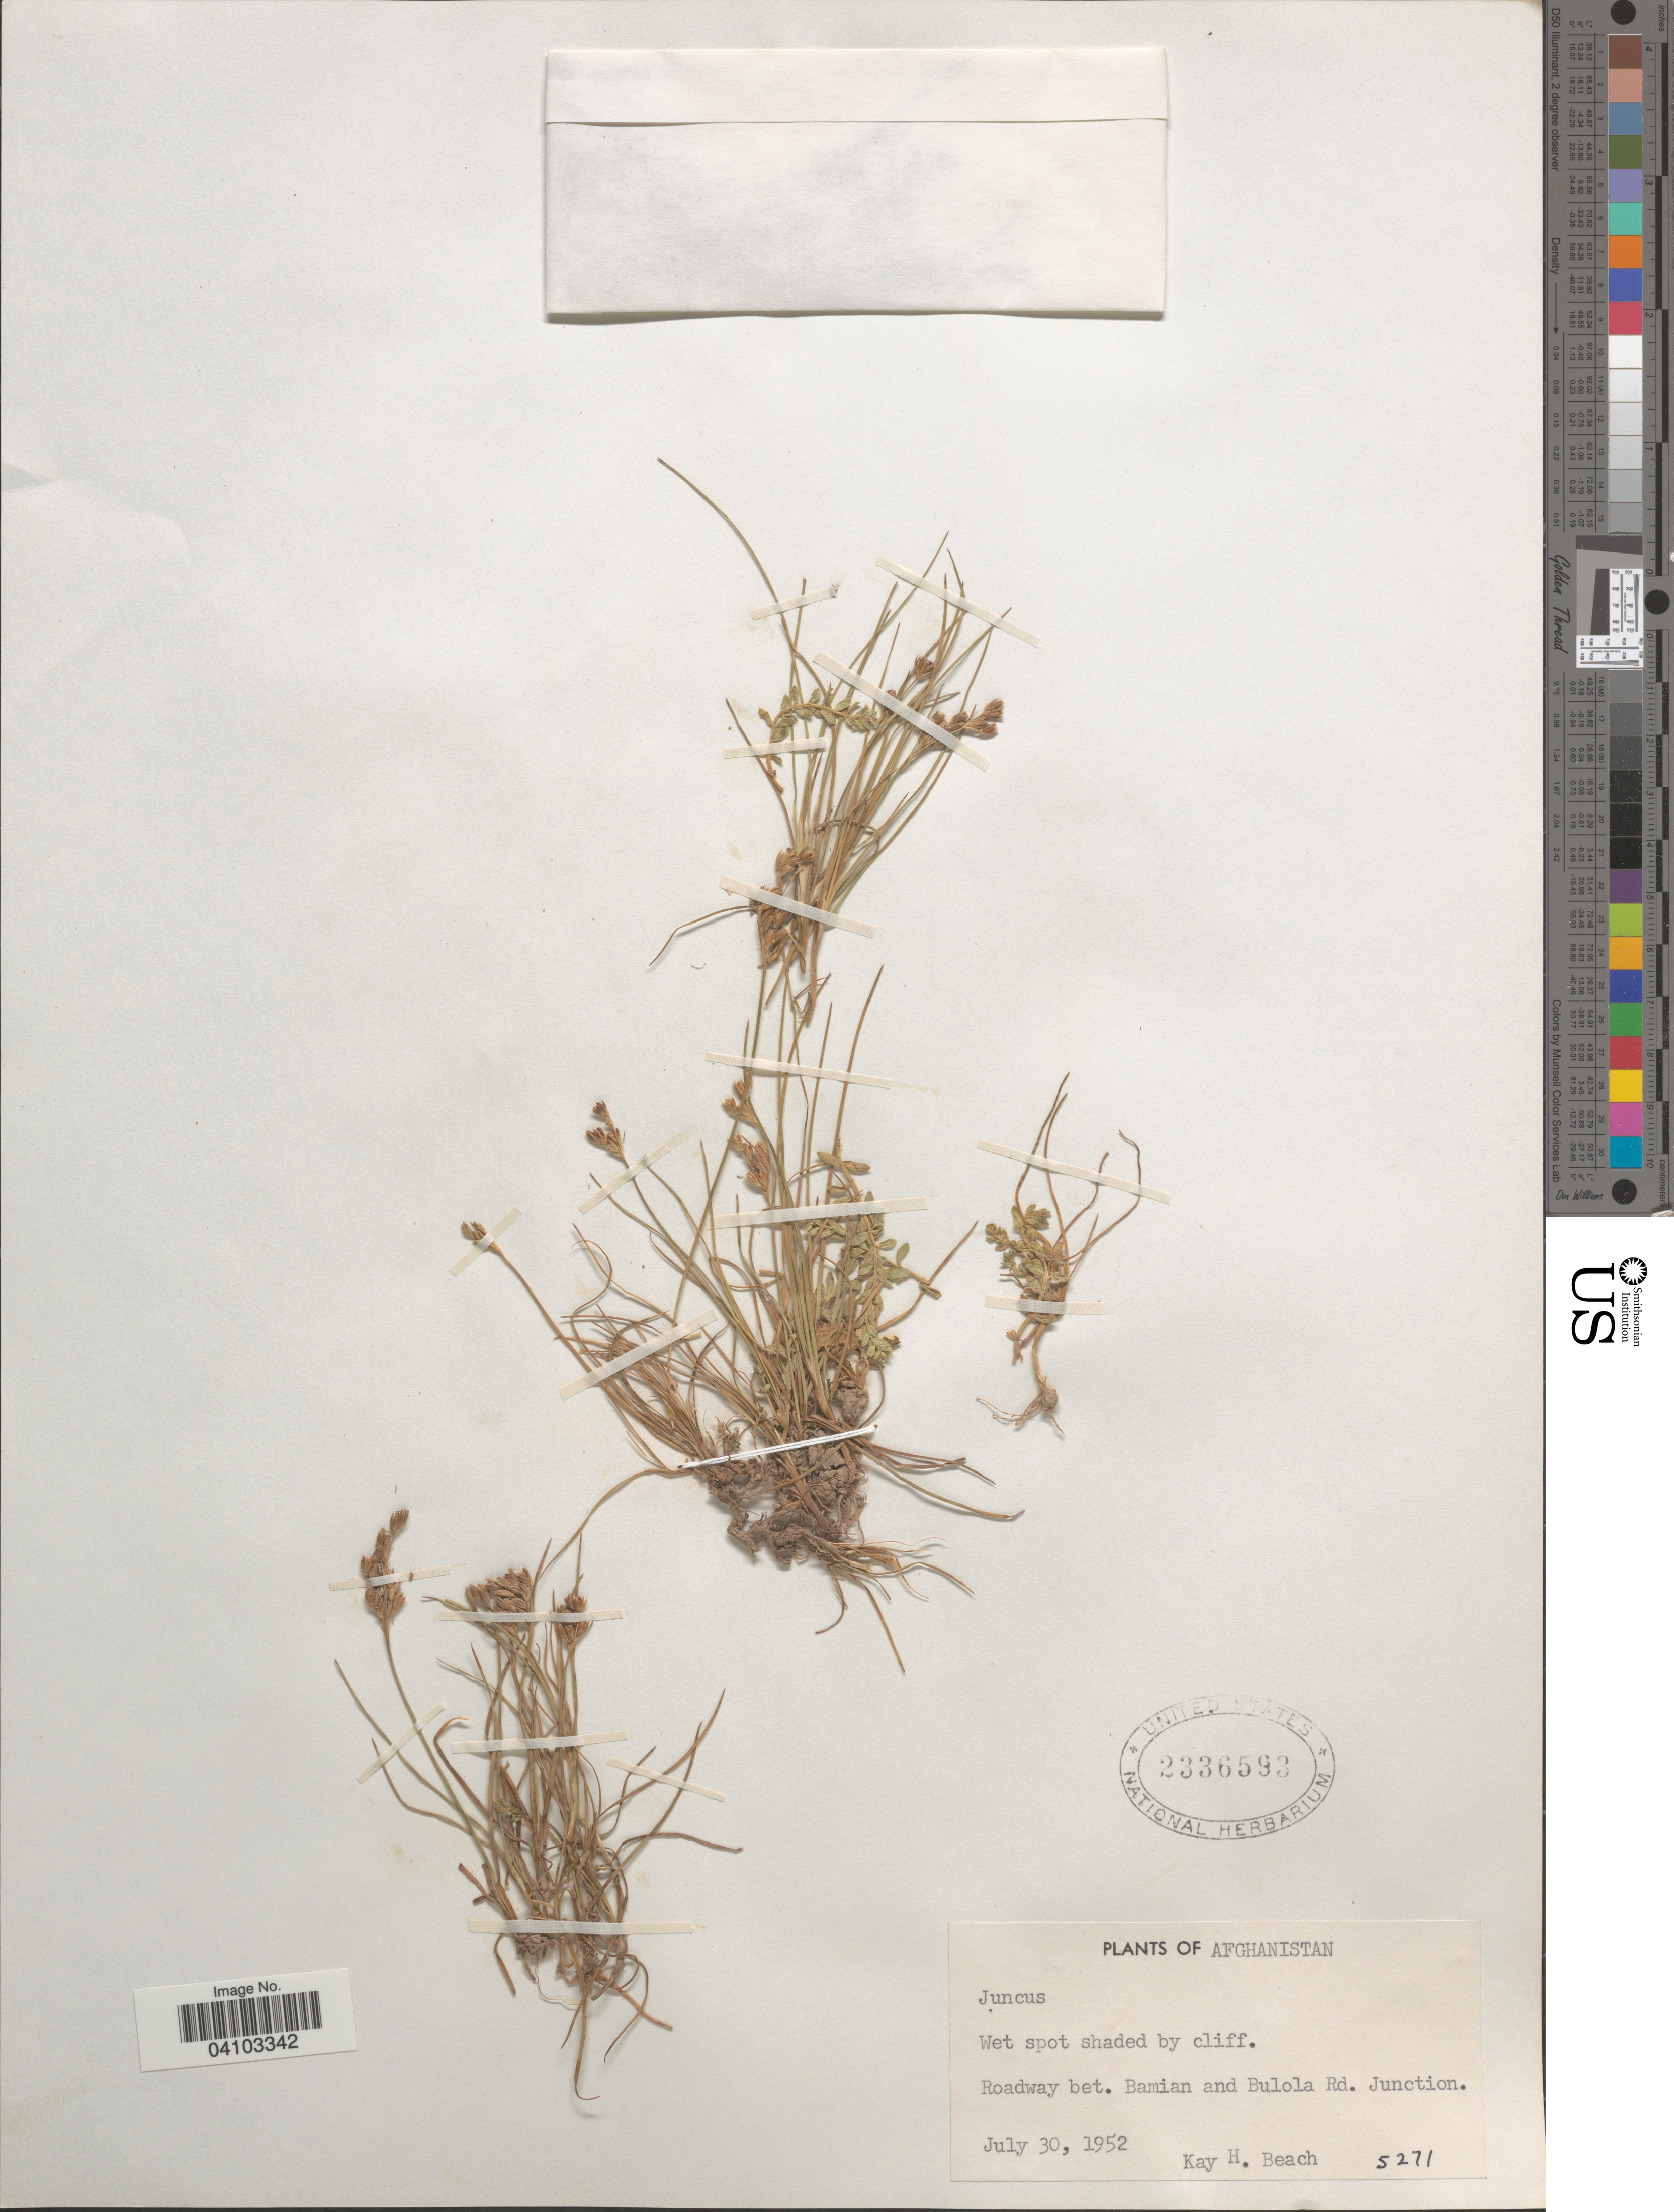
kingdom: Plantae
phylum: Tracheophyta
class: Liliopsida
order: Poales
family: Juncaceae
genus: Juncus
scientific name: Juncus sp.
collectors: K. H. Beach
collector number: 5271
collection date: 1952-07-30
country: Afghanistan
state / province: Bamian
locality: Roadway bet. Bamian and Bulola Rd. Junction.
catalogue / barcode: US 2336593